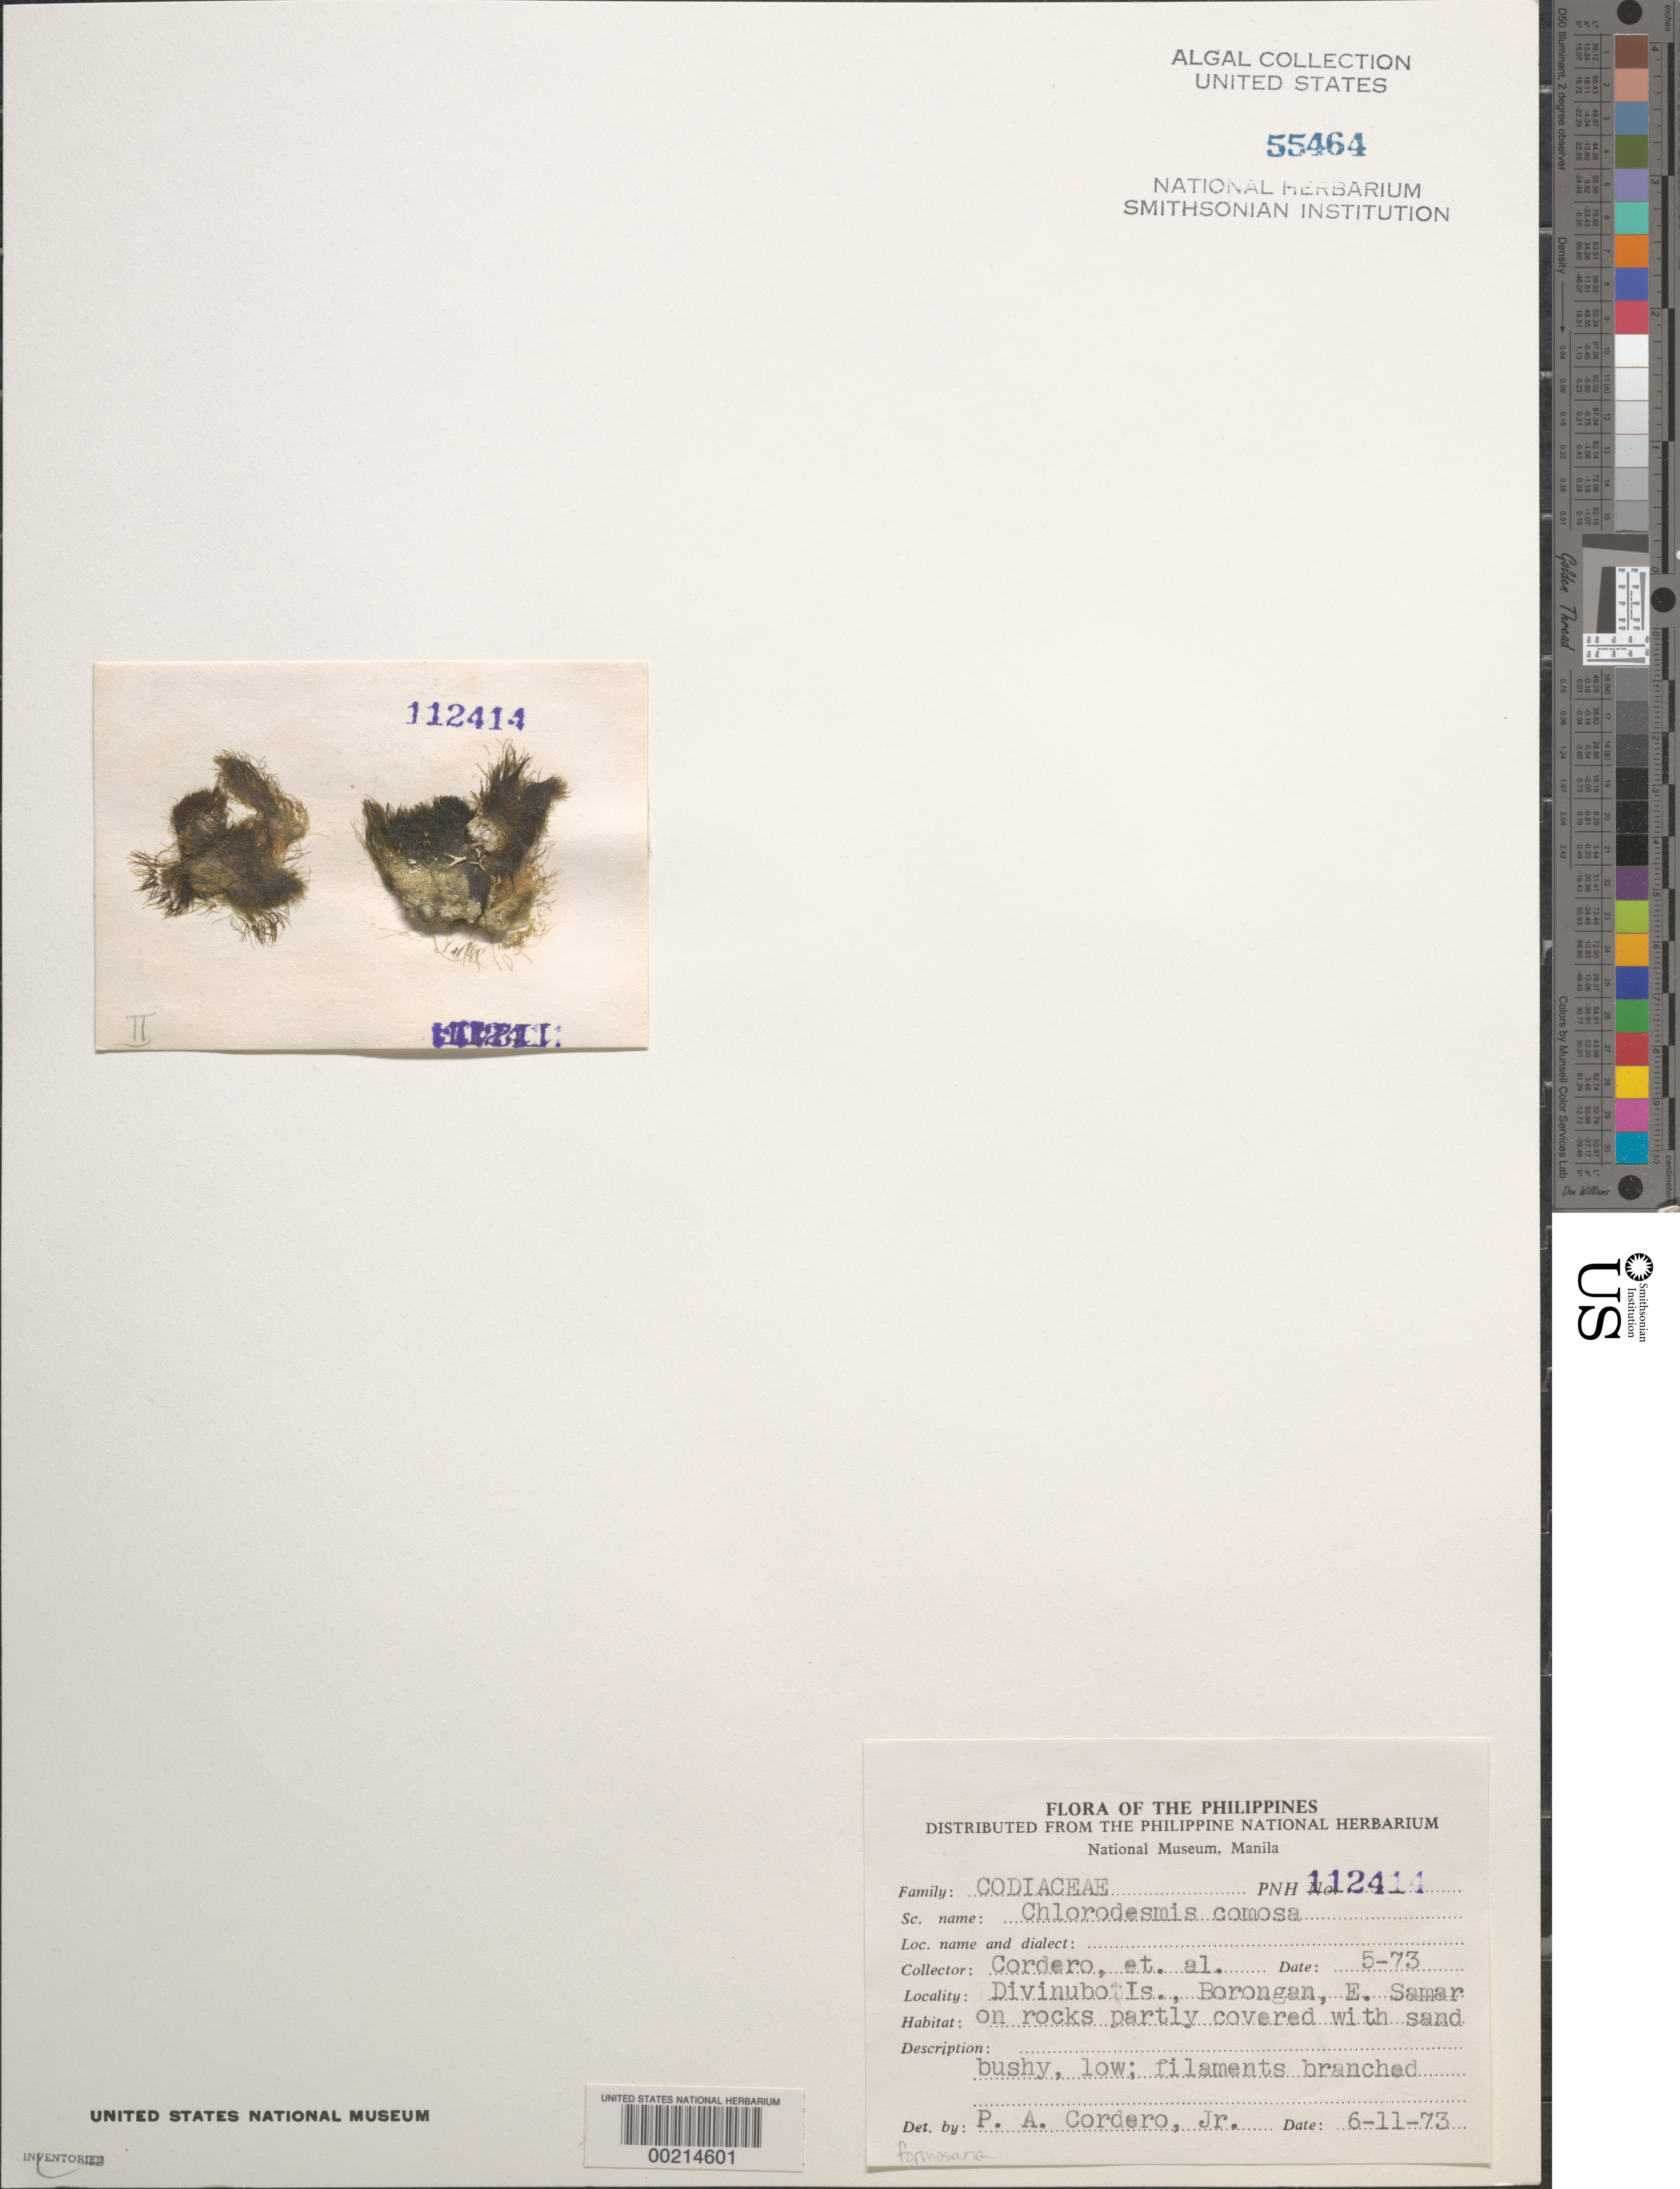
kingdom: Plantae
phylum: Chlorophyta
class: Ulvophyceae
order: Bryopsidales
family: Udoteaceae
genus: Chlorodesmis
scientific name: Chlorodesmis fastigiata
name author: (C. Agardh) S.C. Ducker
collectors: P. A. Cordero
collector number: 112414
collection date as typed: May 1973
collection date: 1973-05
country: Philippines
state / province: Eastern Visayas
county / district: Eastern Samar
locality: Divinubo island, borongan, east samar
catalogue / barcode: US 55464